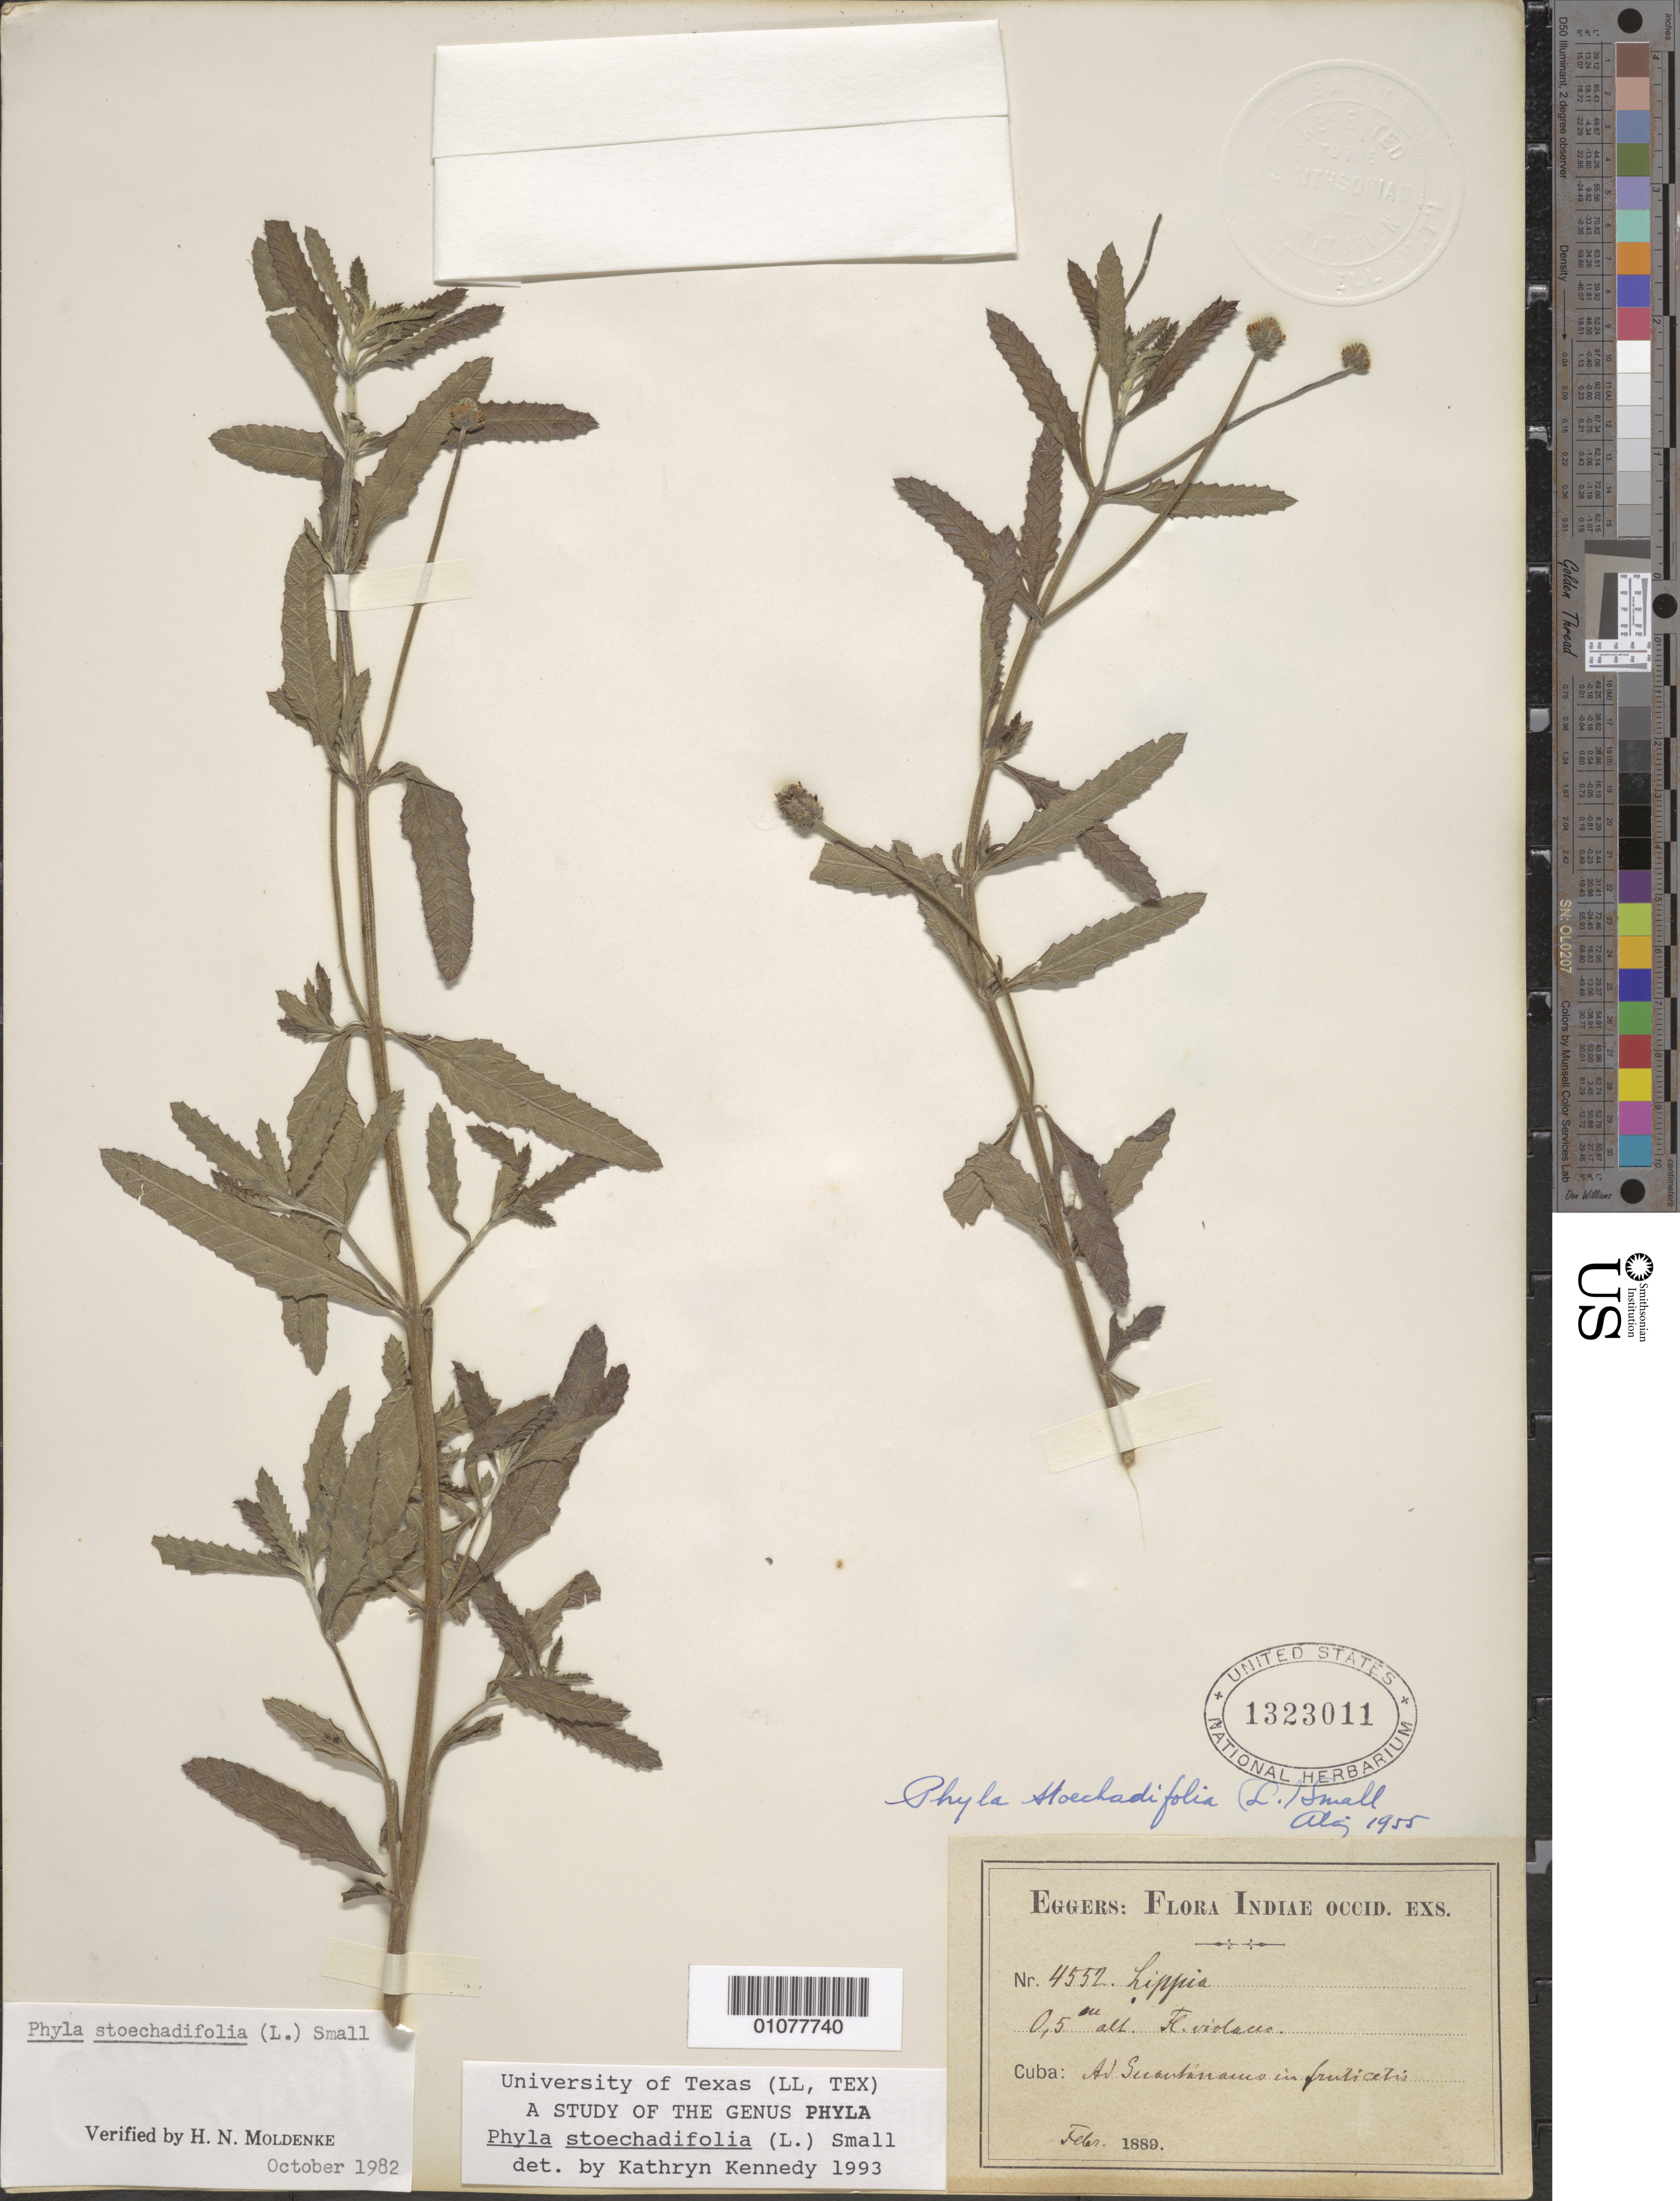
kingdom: Plantae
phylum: Tracheophyta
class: Magnoliopsida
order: Lamiales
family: Verbenaceae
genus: Phyla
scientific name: Phyla stoechadifolia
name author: (L.) Small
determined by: Kennedy, K.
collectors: H. F. A. von Eggers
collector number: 4552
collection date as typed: Feb 1889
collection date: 1889-02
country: Cuba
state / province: Guantánamo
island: Cuba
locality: Guantánamo [Oriente]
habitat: In fruticetis.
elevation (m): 0.5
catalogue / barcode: US 1323011